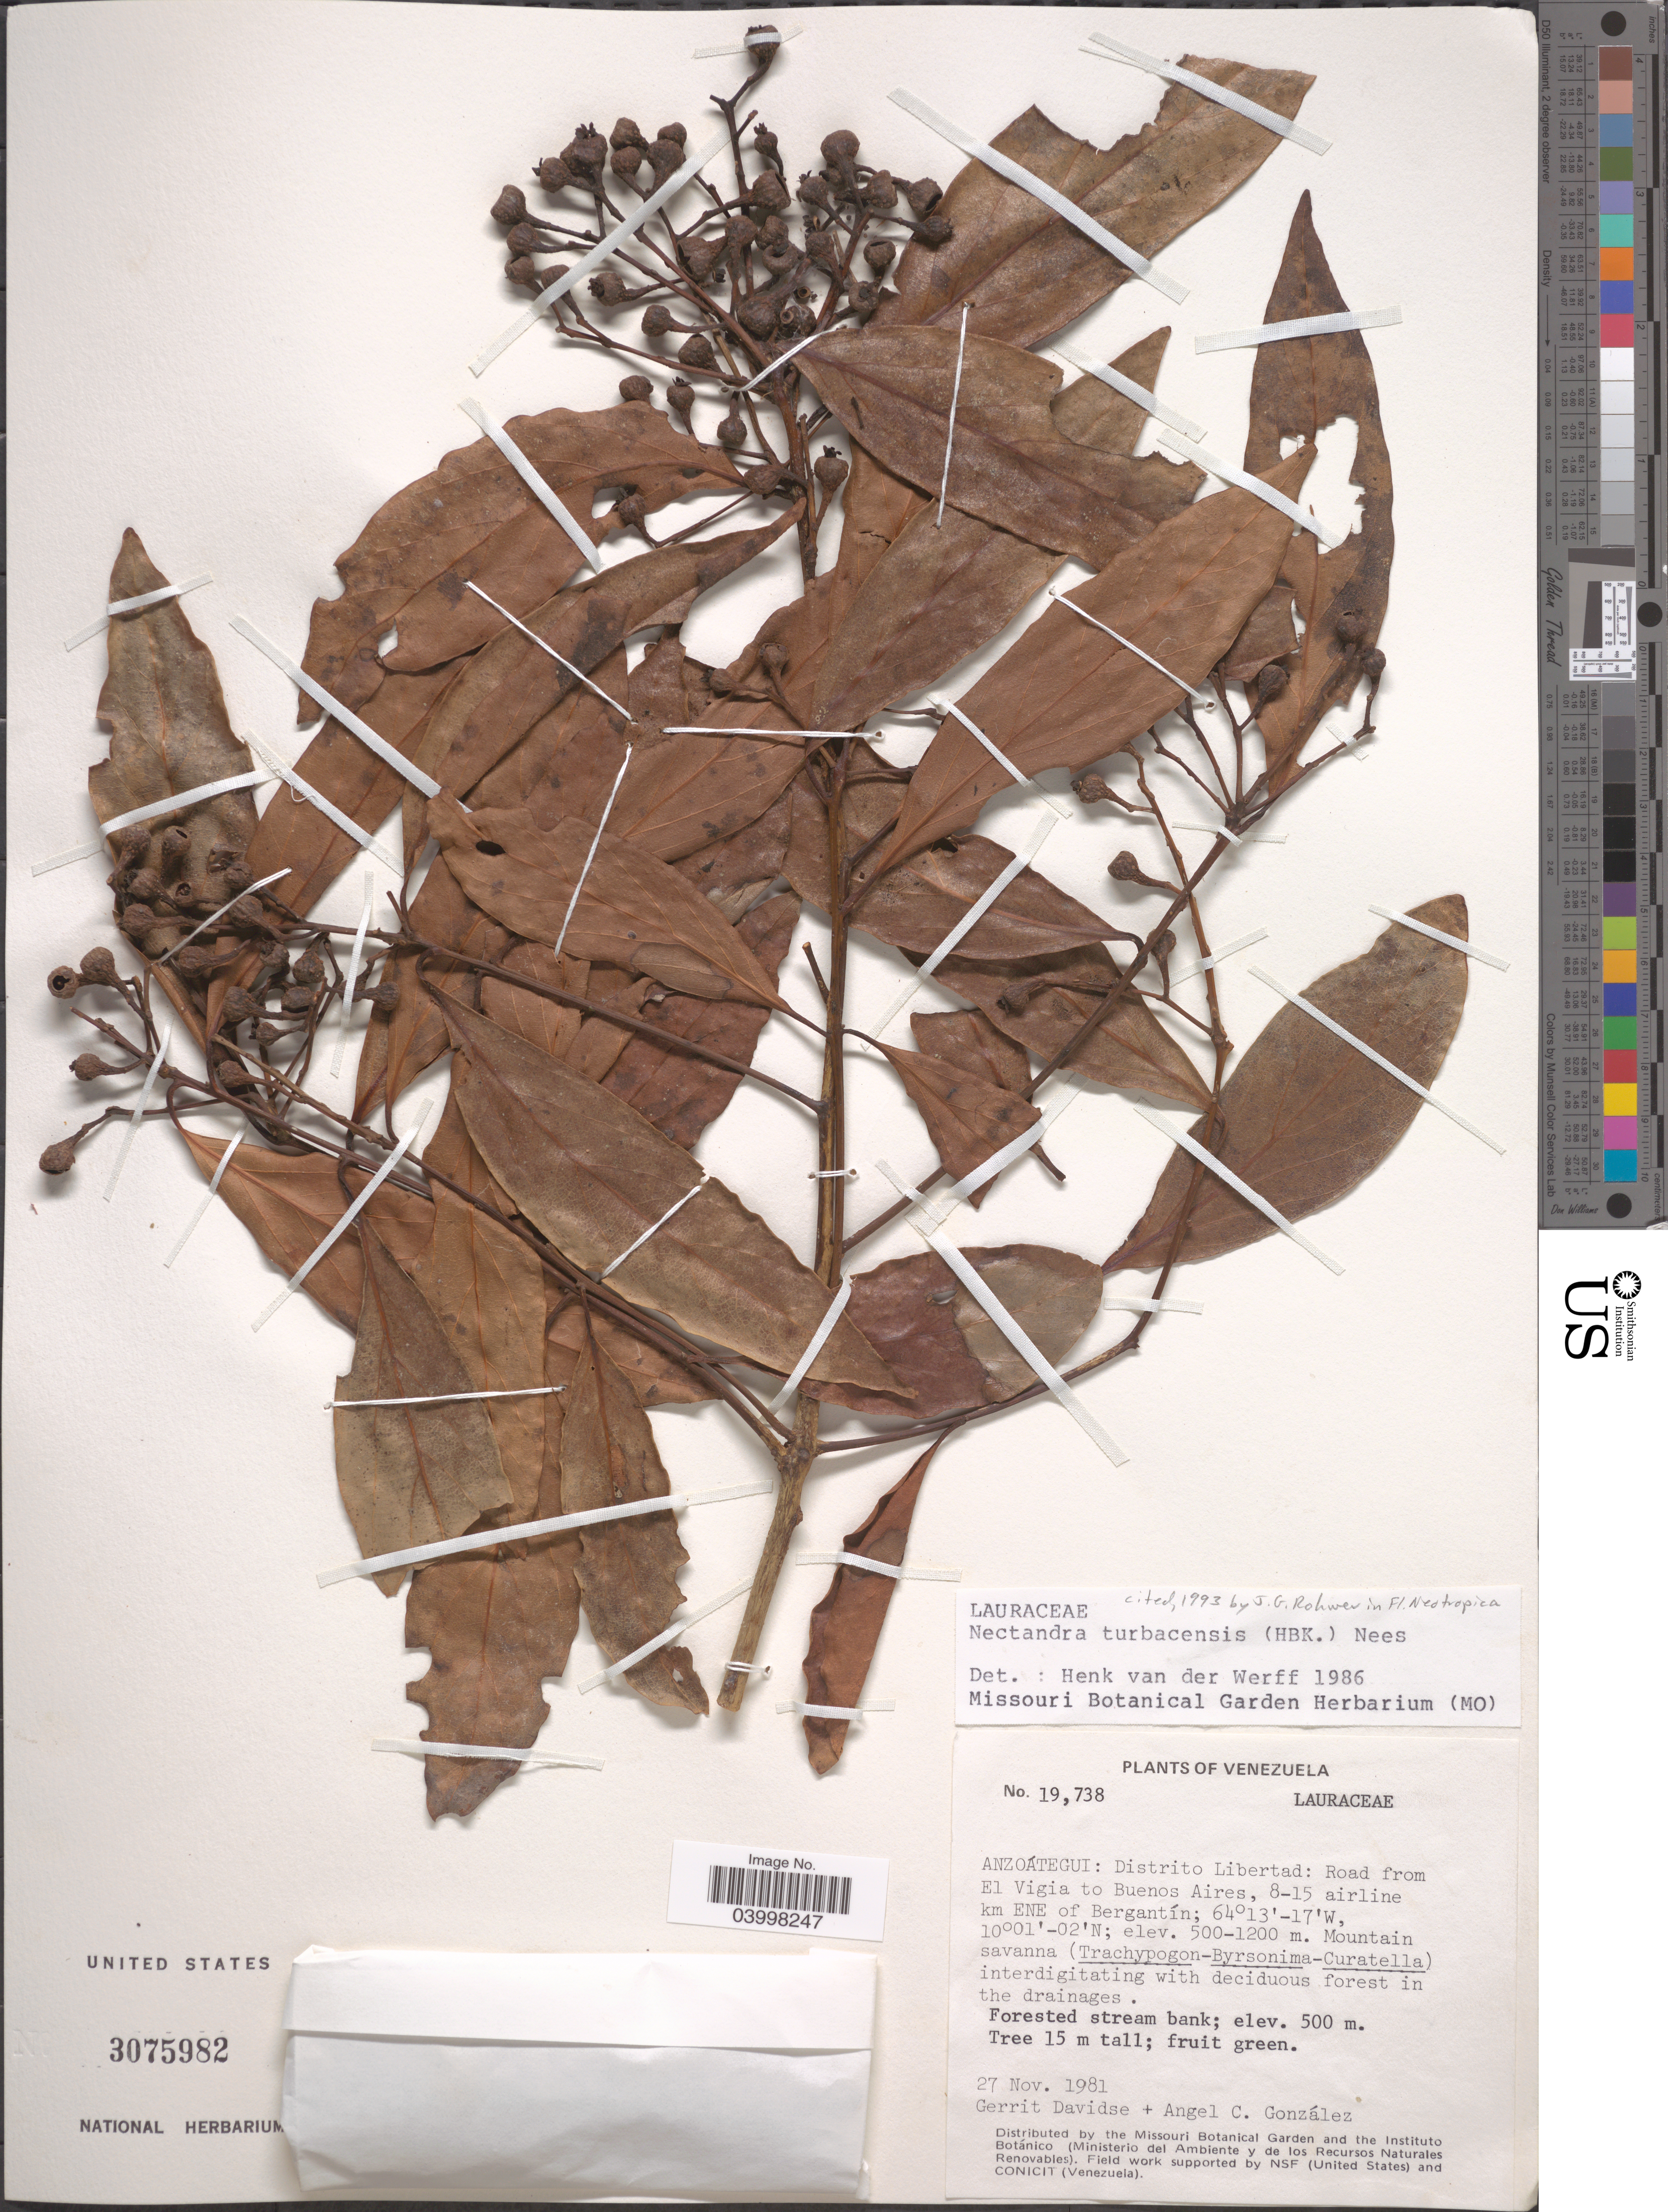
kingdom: Plantae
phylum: Tracheophyta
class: Magnoliopsida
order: Laurales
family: Lauraceae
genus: Nectandra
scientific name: Nectandra turbacensis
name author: (Kunth) Nees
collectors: G. Davidse & A. C. González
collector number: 19738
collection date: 1981-11-27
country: Venezuela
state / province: Anzoategui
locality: Distrito Libertad: Road from El Vigia to Buenos Aires, 8-15 airline km ENE of Bergantín.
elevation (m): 500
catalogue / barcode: US 3075982